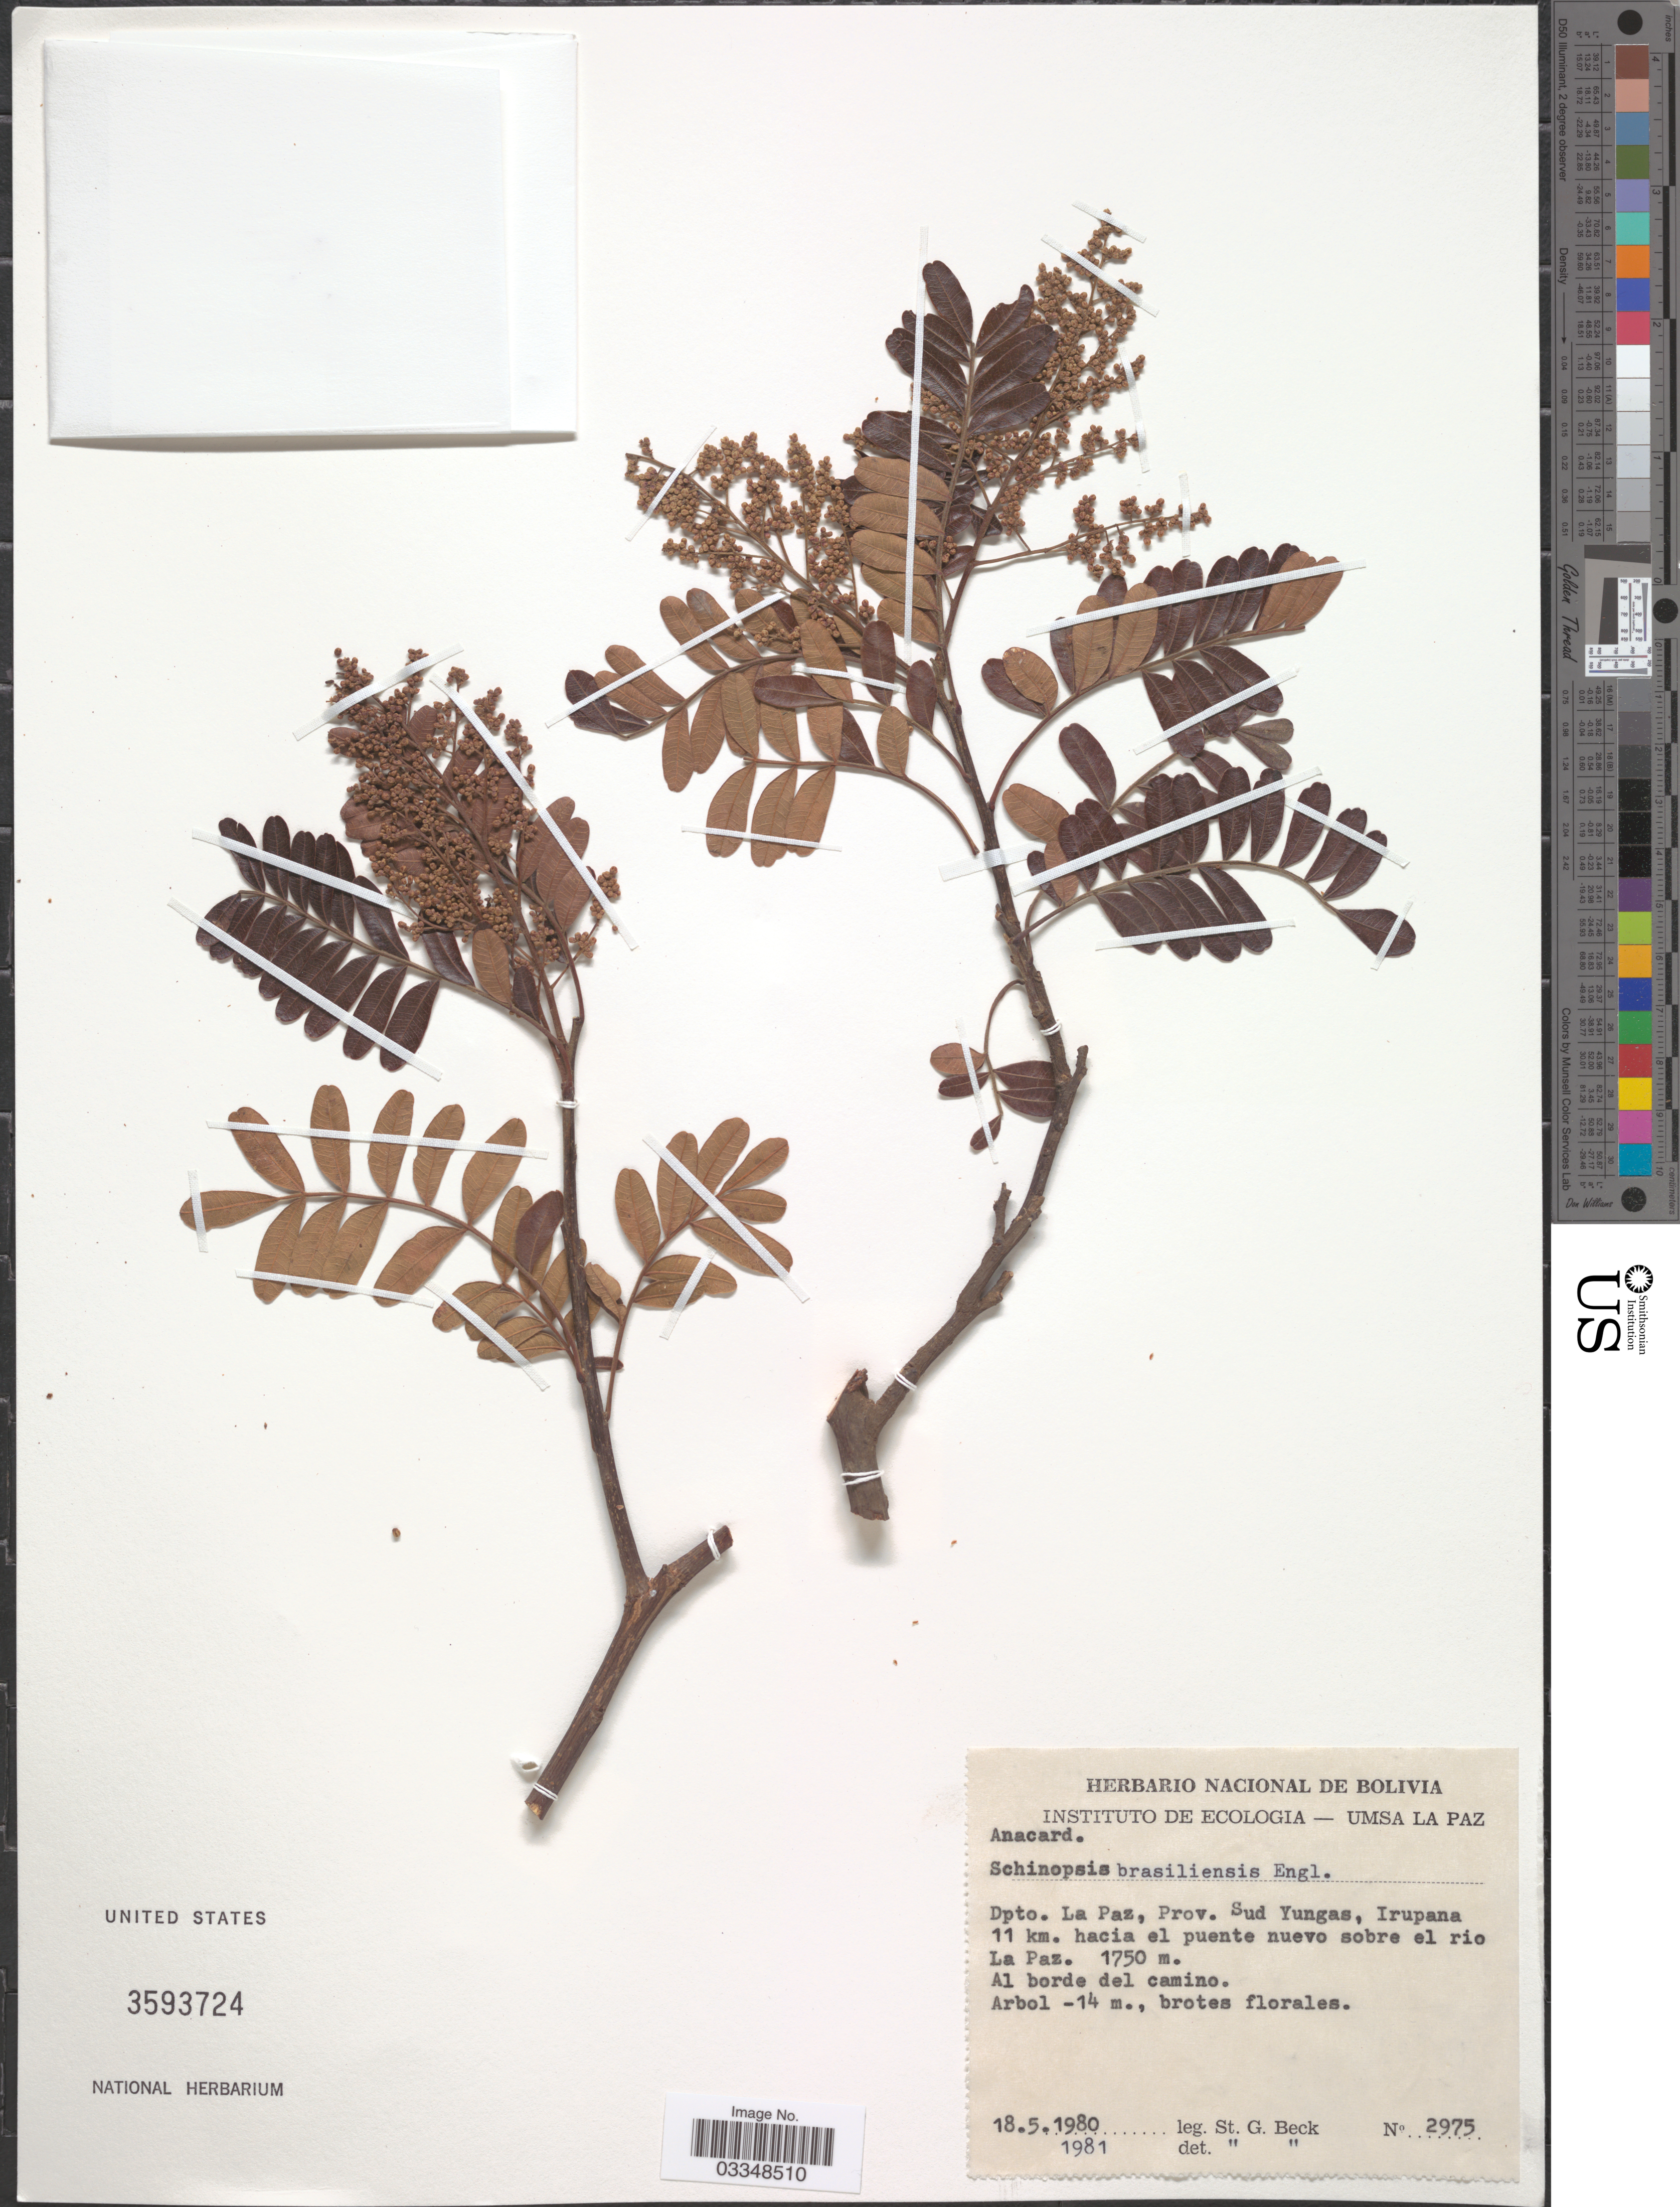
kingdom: Plantae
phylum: Tracheophyta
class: Magnoliopsida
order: Sapindales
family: Anacardiaceae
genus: Schinopsis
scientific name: Schinopsis brasiliensis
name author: Engl.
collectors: S. G. Beck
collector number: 2975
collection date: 1980-05-18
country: Bolivia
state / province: La Paz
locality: Dpto. La Paz, Prov. Sud Yungas, Irupana 11 km. hacia el puente nuevo sobre el rio La Paz.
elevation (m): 1750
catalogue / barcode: US 3593724